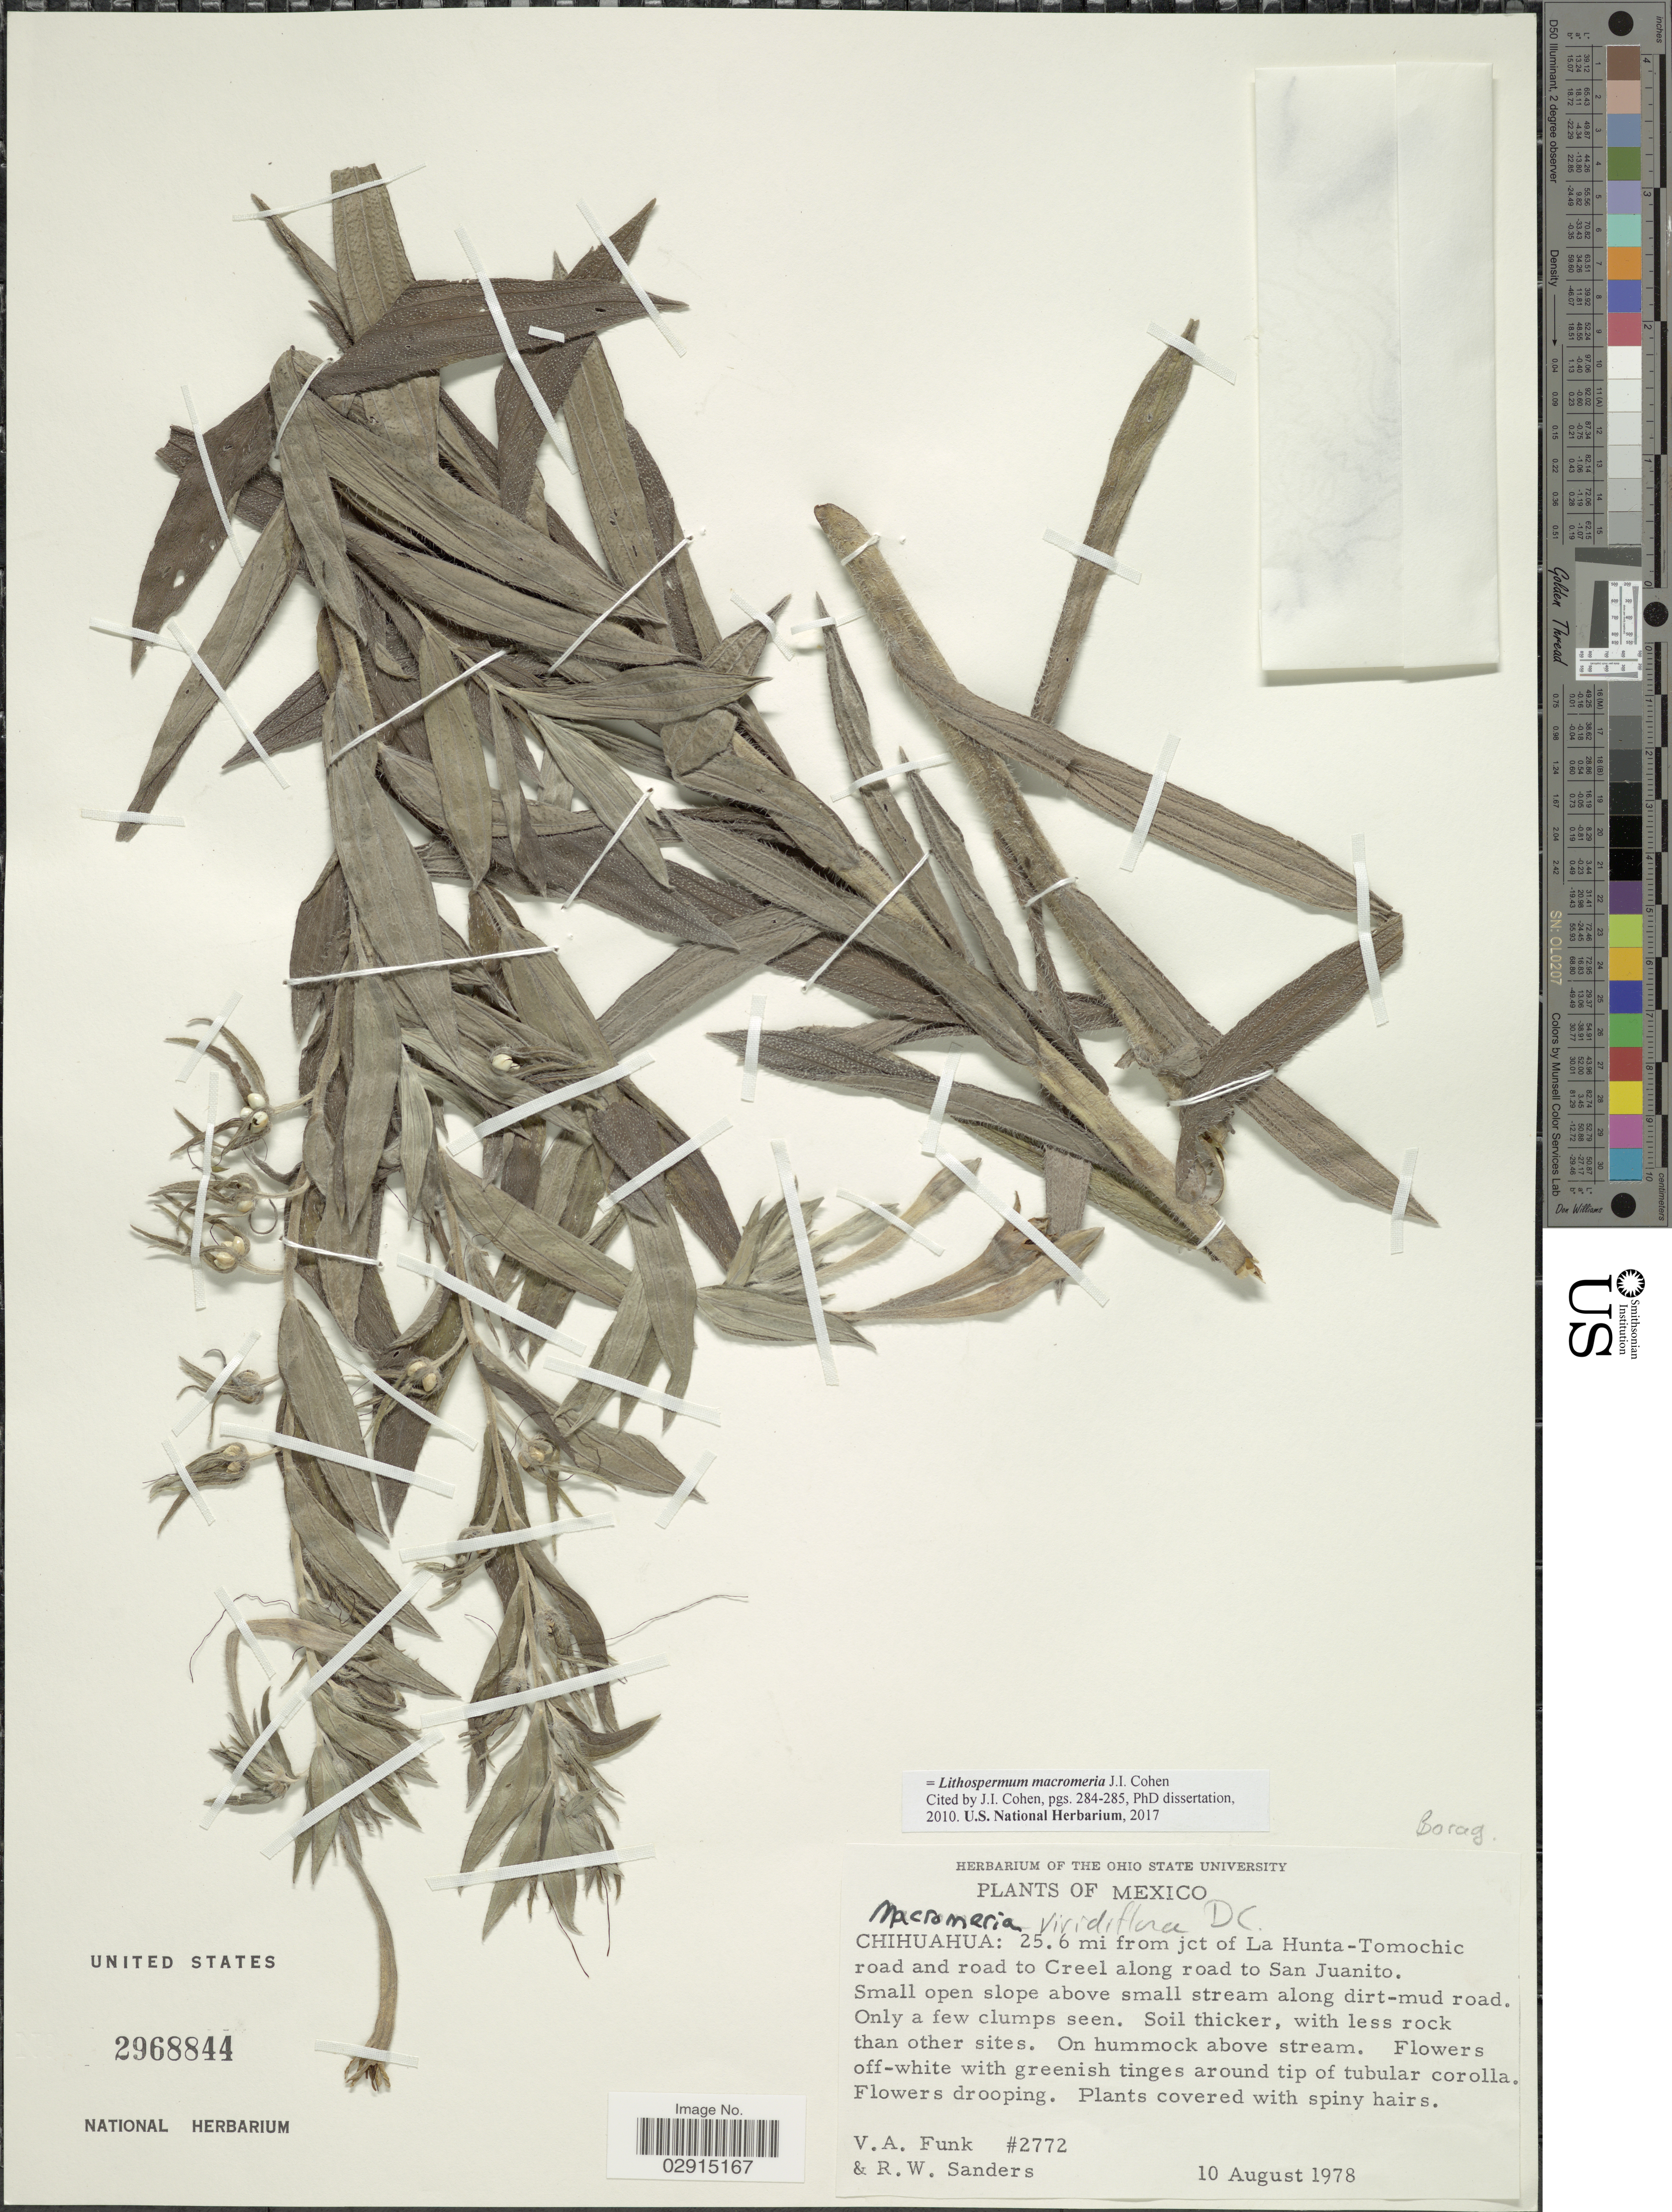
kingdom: Plantae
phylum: Tracheophyta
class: Magnoliopsida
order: Boraginales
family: Boraginaceae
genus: Lithospermum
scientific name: Lithospermum macromeria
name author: Cohen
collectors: V. Funk & R. W. Sanders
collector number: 2772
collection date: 1978-08-10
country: Mexico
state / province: Chihuahua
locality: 25.6 mi from jct of La Hunta-Tomochic road and road to Creel, along road to San Juanito.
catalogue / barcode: US 2968844